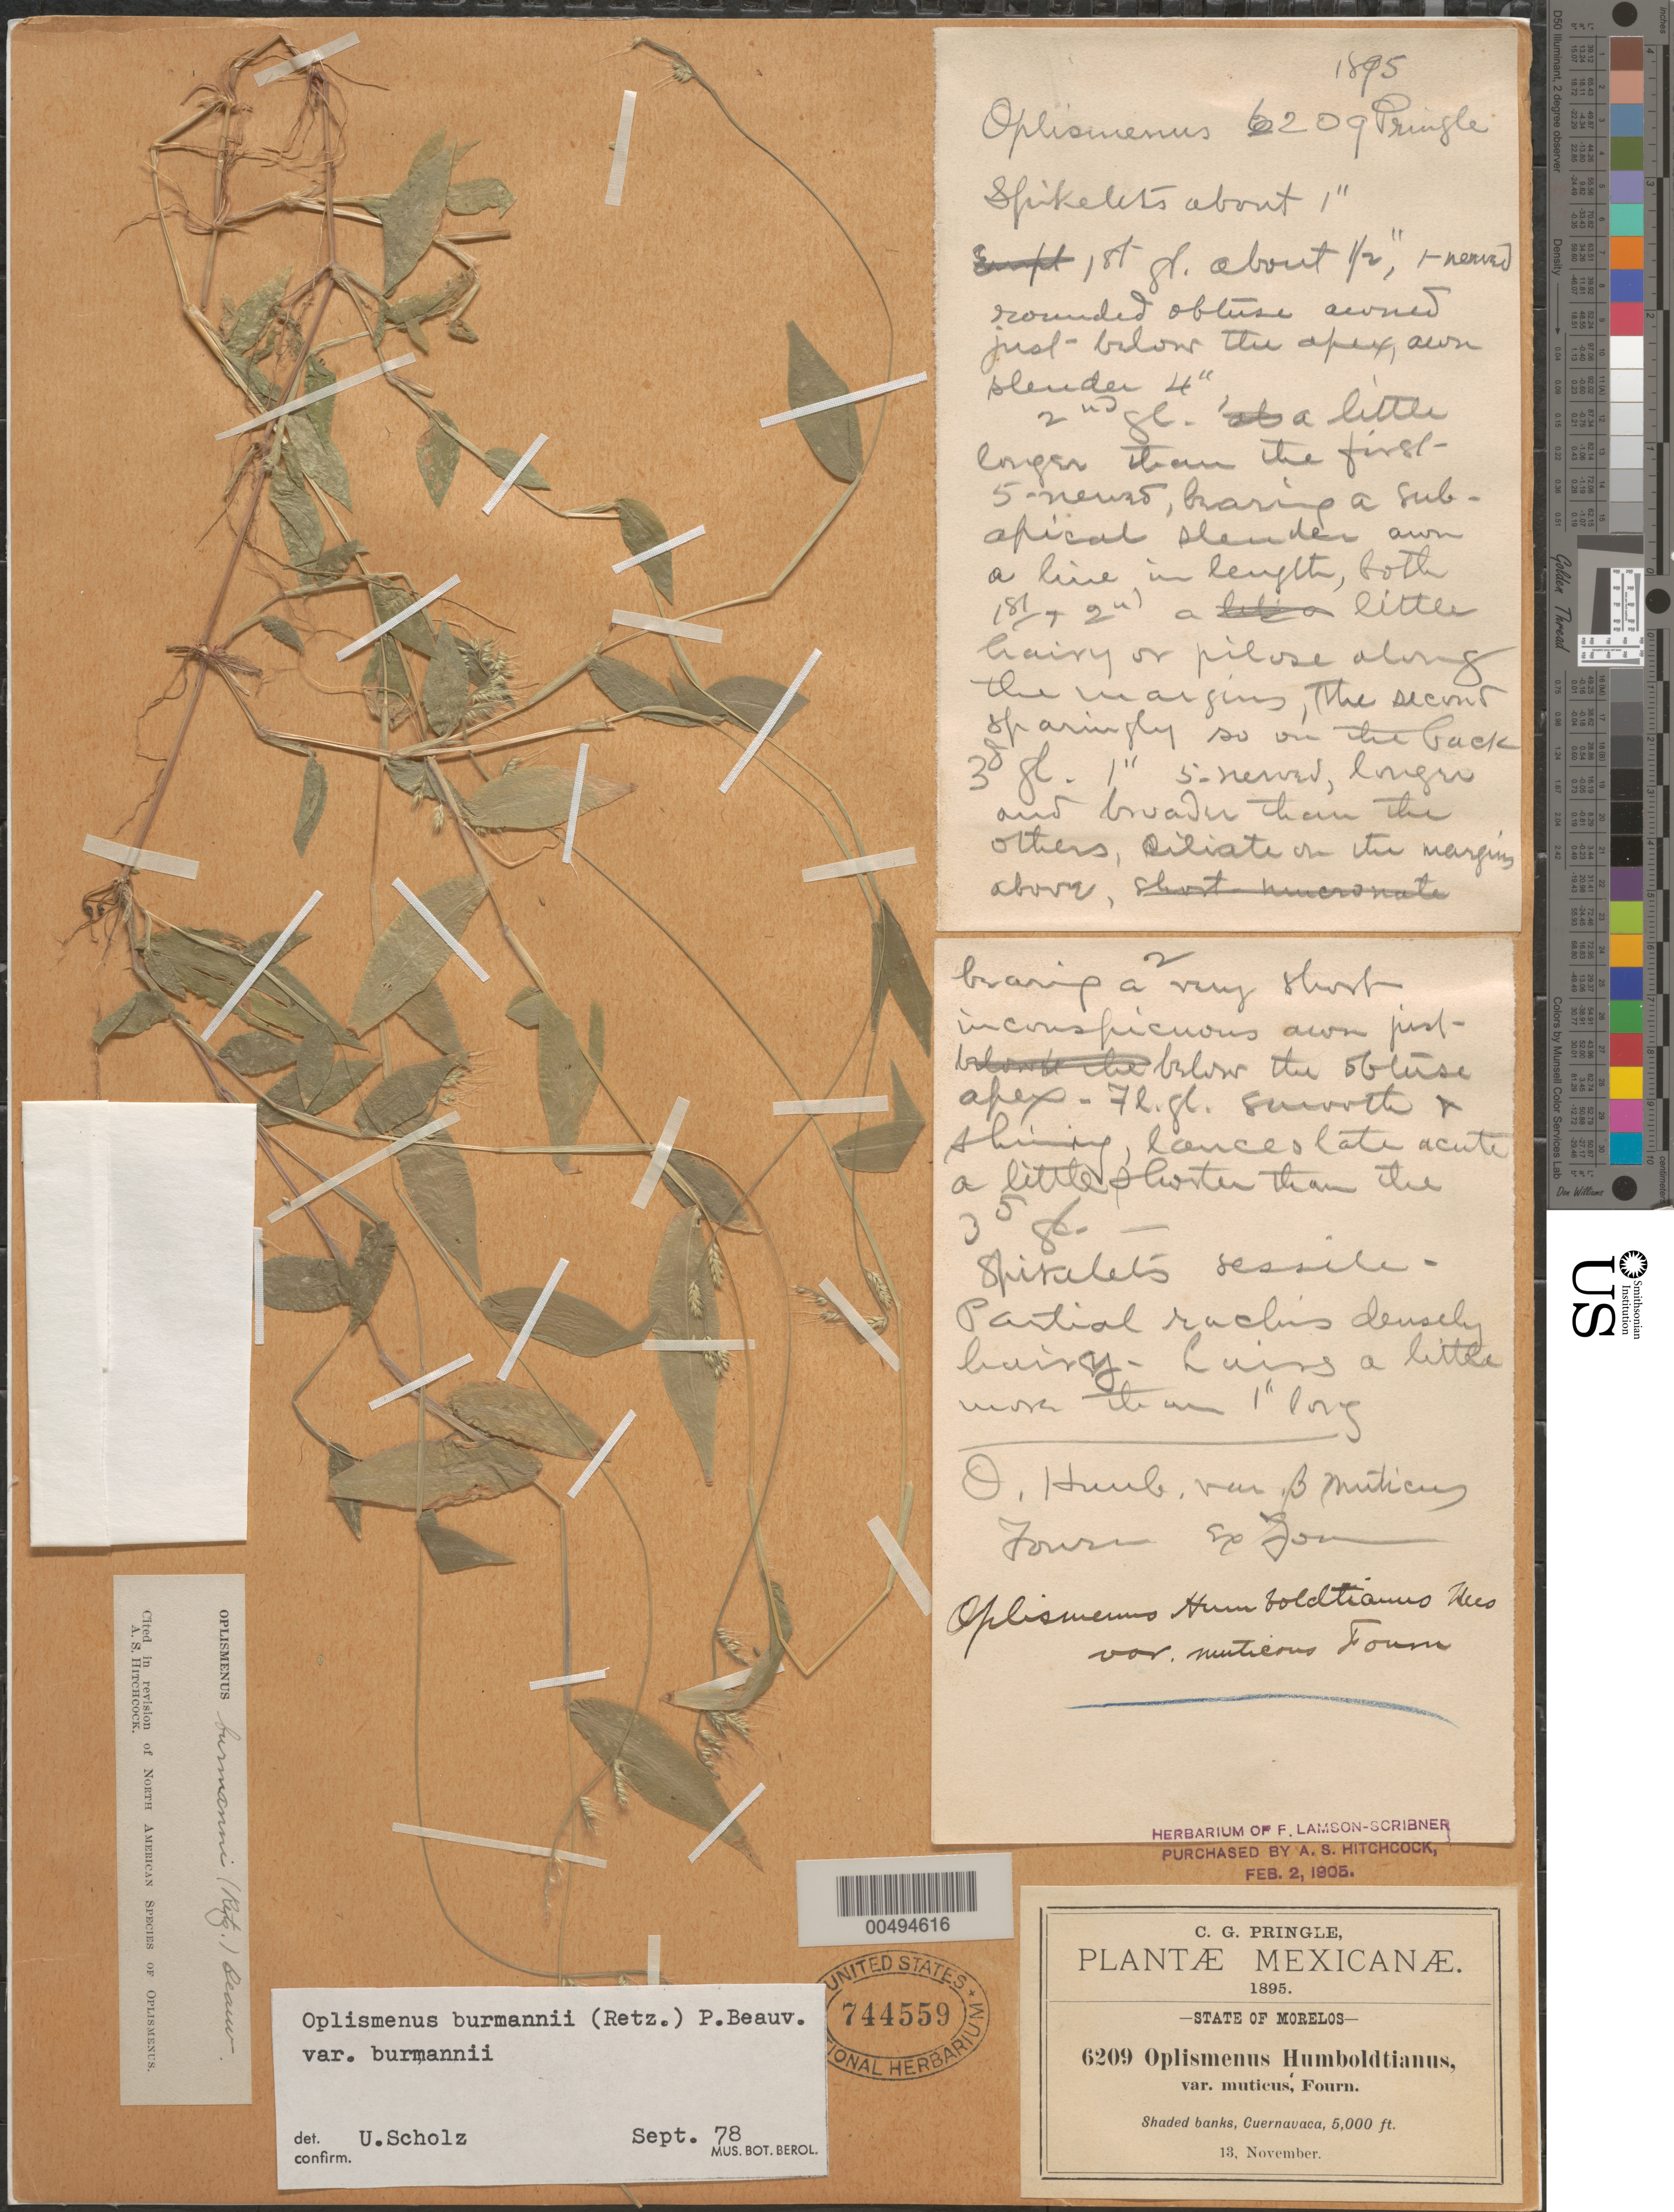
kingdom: Plantae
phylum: Tracheophyta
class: Liliopsida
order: Poales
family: Poaceae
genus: Oplismenus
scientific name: Oplismenus burmannii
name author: (Retz.) P. Beauv.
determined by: Scholz, U.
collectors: C. G. Pringle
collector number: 6209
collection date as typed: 13 Nov 1895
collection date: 1895-11-13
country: Mexico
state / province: Morelos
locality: Cuernavaca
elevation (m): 1524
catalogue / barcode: US 744559